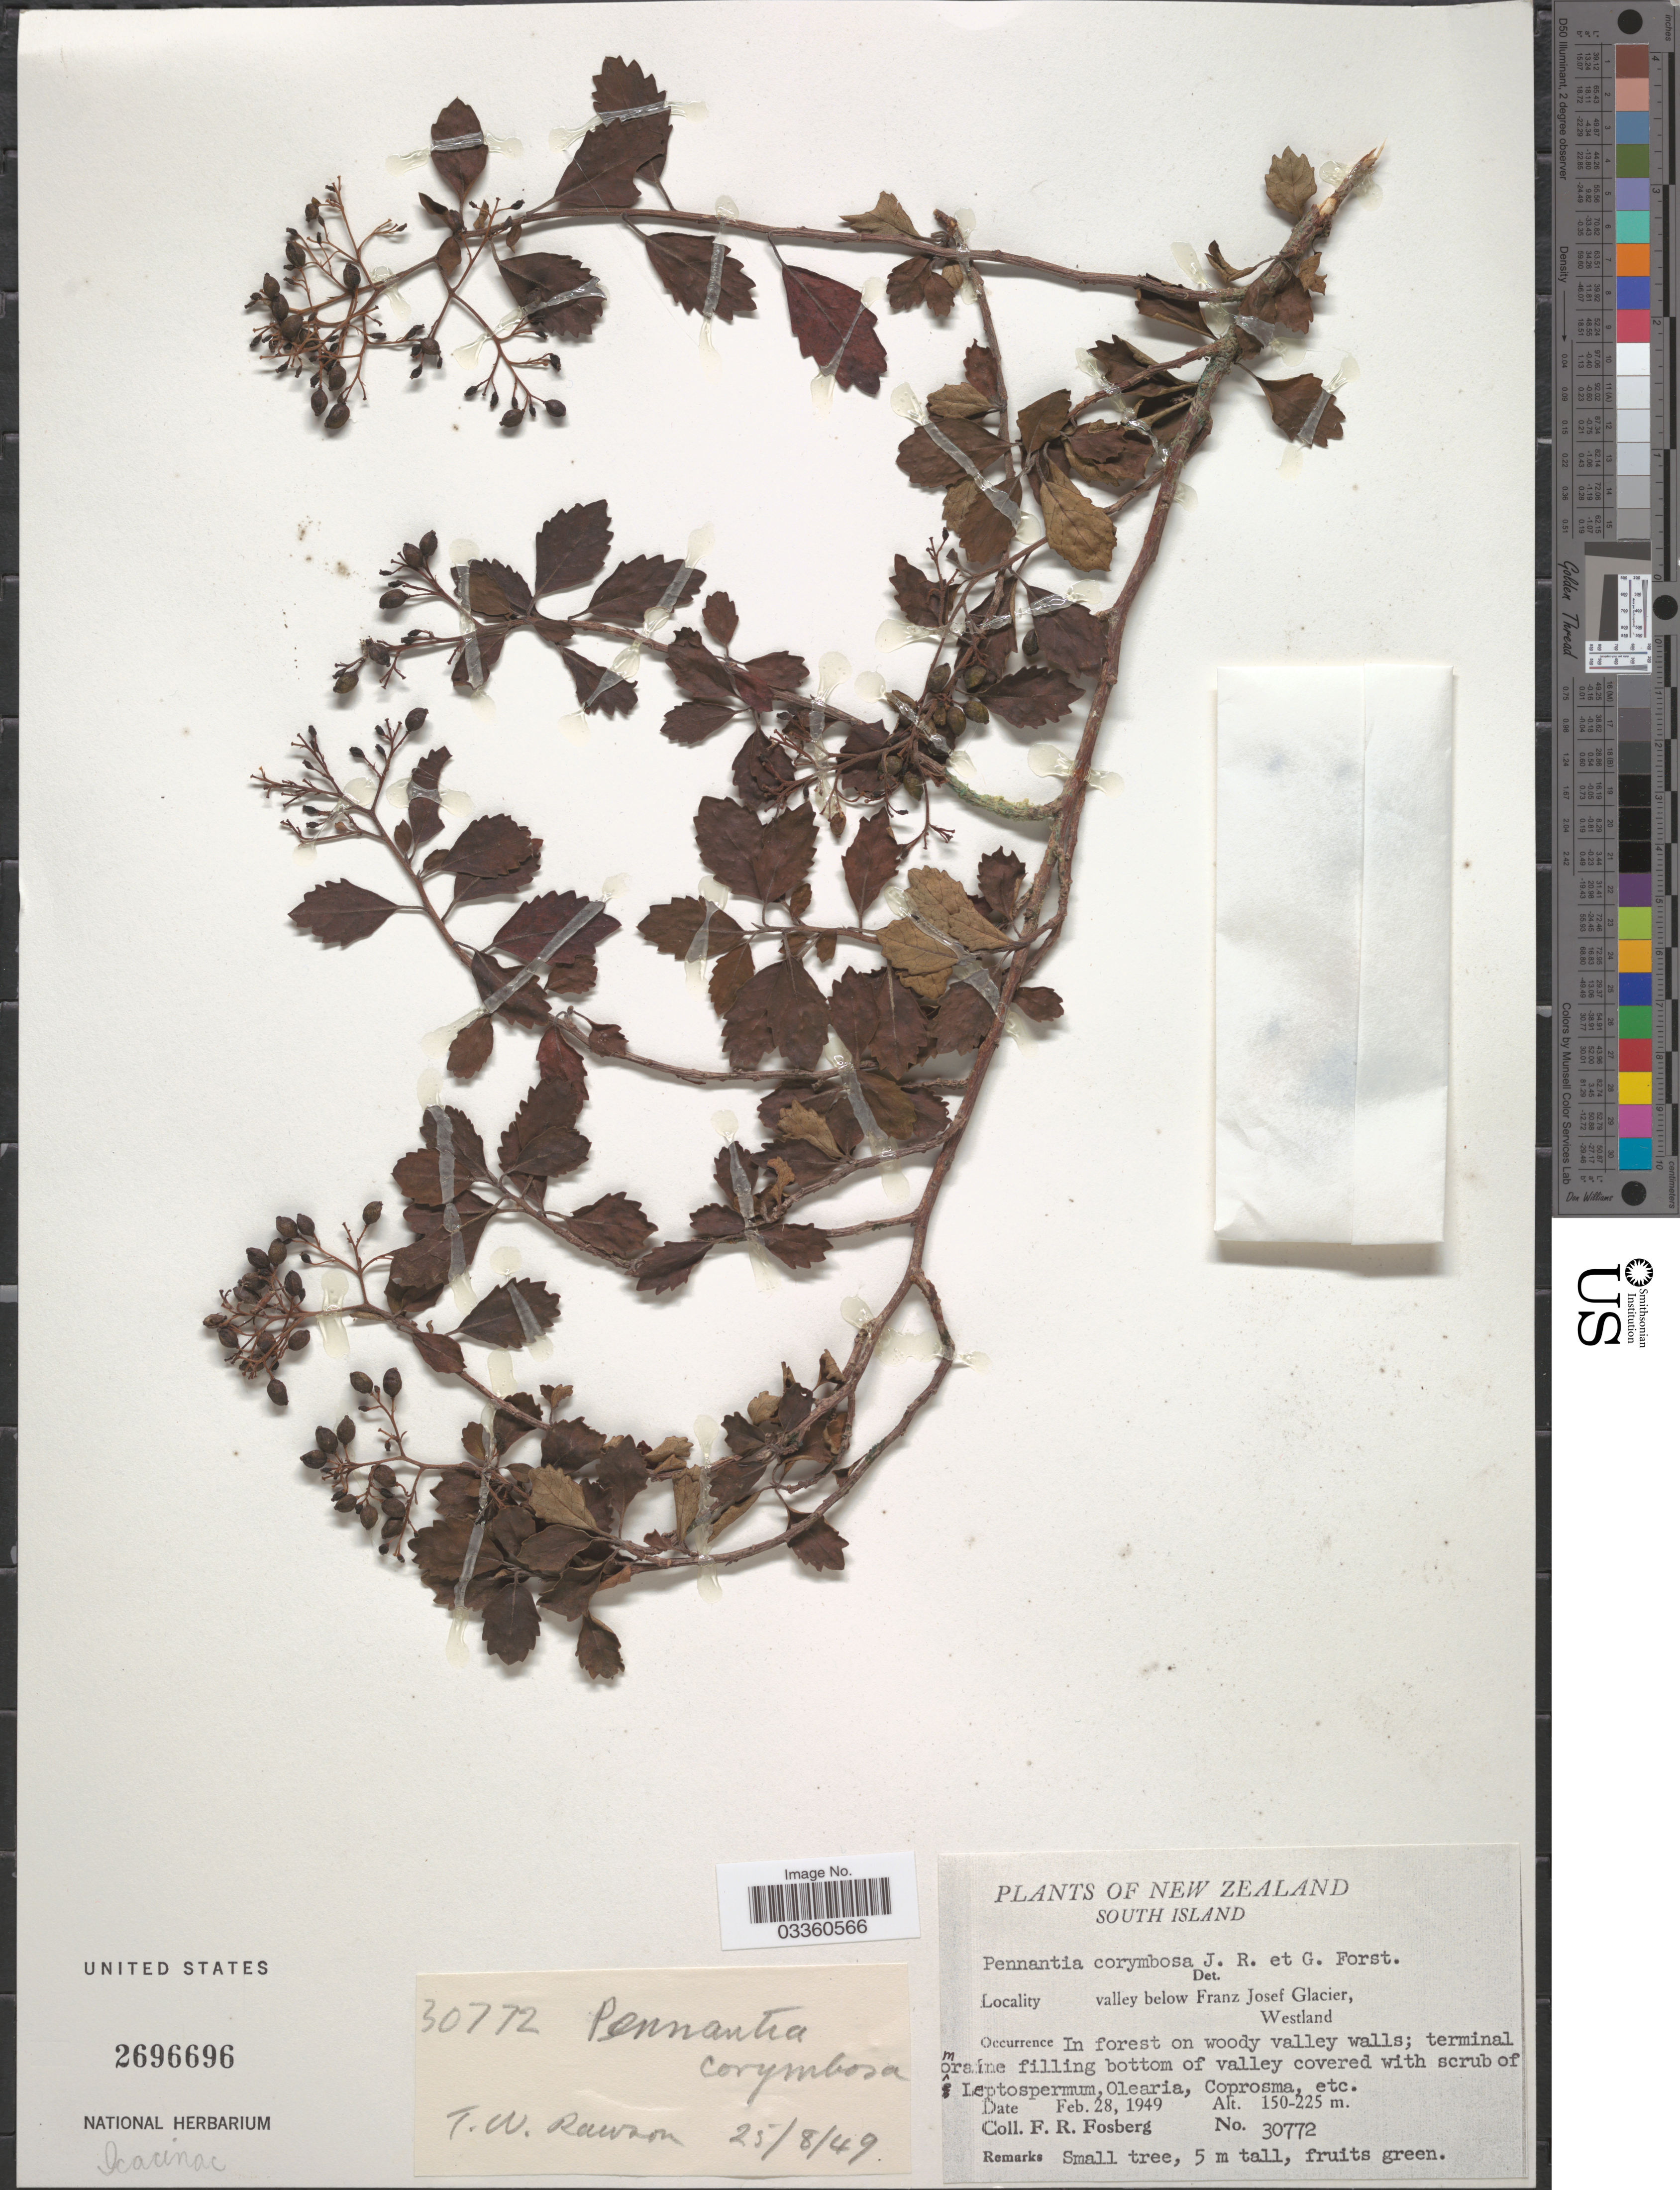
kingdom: Plantae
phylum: Tracheophyta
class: Magnoliopsida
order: Apiales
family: Pennantiaceae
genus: Pennantia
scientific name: Pennantia corymbosa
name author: J.R. Forst. & G. Forst.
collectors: F. R. Fosberg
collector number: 30772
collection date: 1949-02-28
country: New Zealand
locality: South Island, valley below Franz Josef Glacier, Westland.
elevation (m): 150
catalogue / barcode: US 2696696